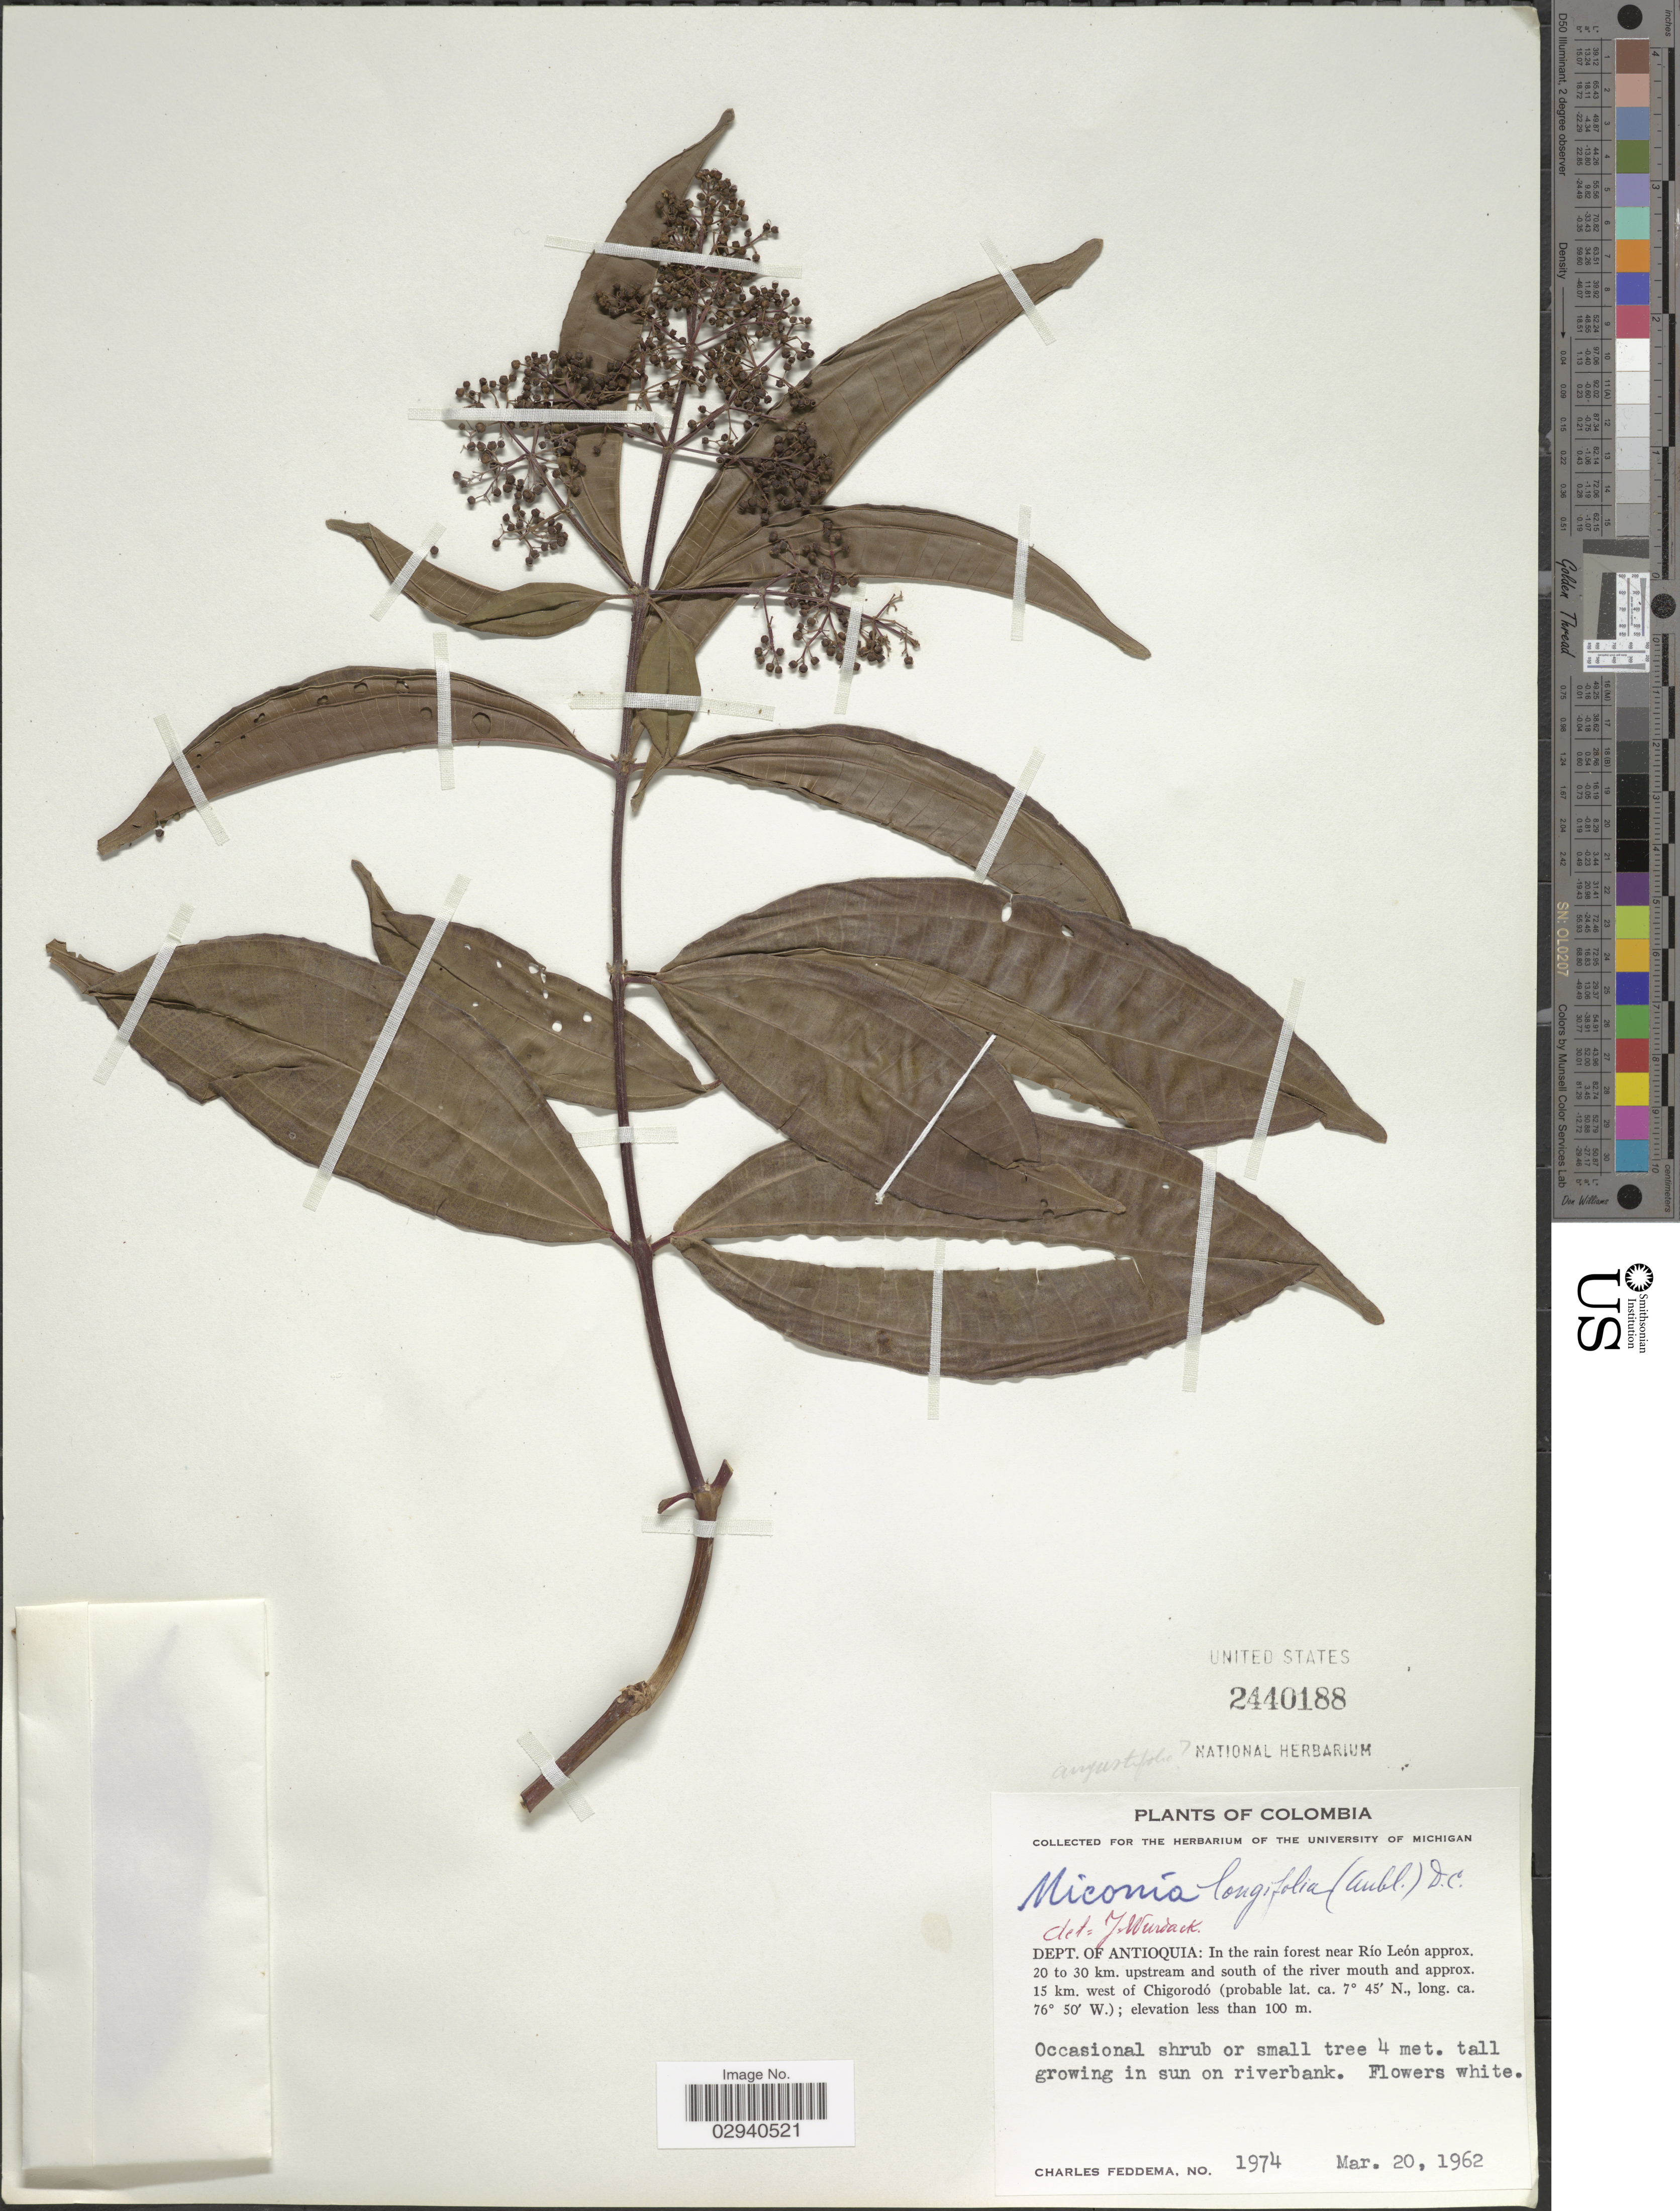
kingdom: Plantae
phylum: Tracheophyta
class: Magnoliopsida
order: Myrtales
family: Melastomataceae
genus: Miconia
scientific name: Miconia longifolia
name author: (Aubl.) DC.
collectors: C. Feddema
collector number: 1974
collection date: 1962-03-20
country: Colombia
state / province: Antioquia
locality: Dept. of Antioquia: In the rain forest near Río León approx. 20 to 30 km. upstream and south of the river mouth and approx. 15 km. west of Chigorodó.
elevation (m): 100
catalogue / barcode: US 2440188